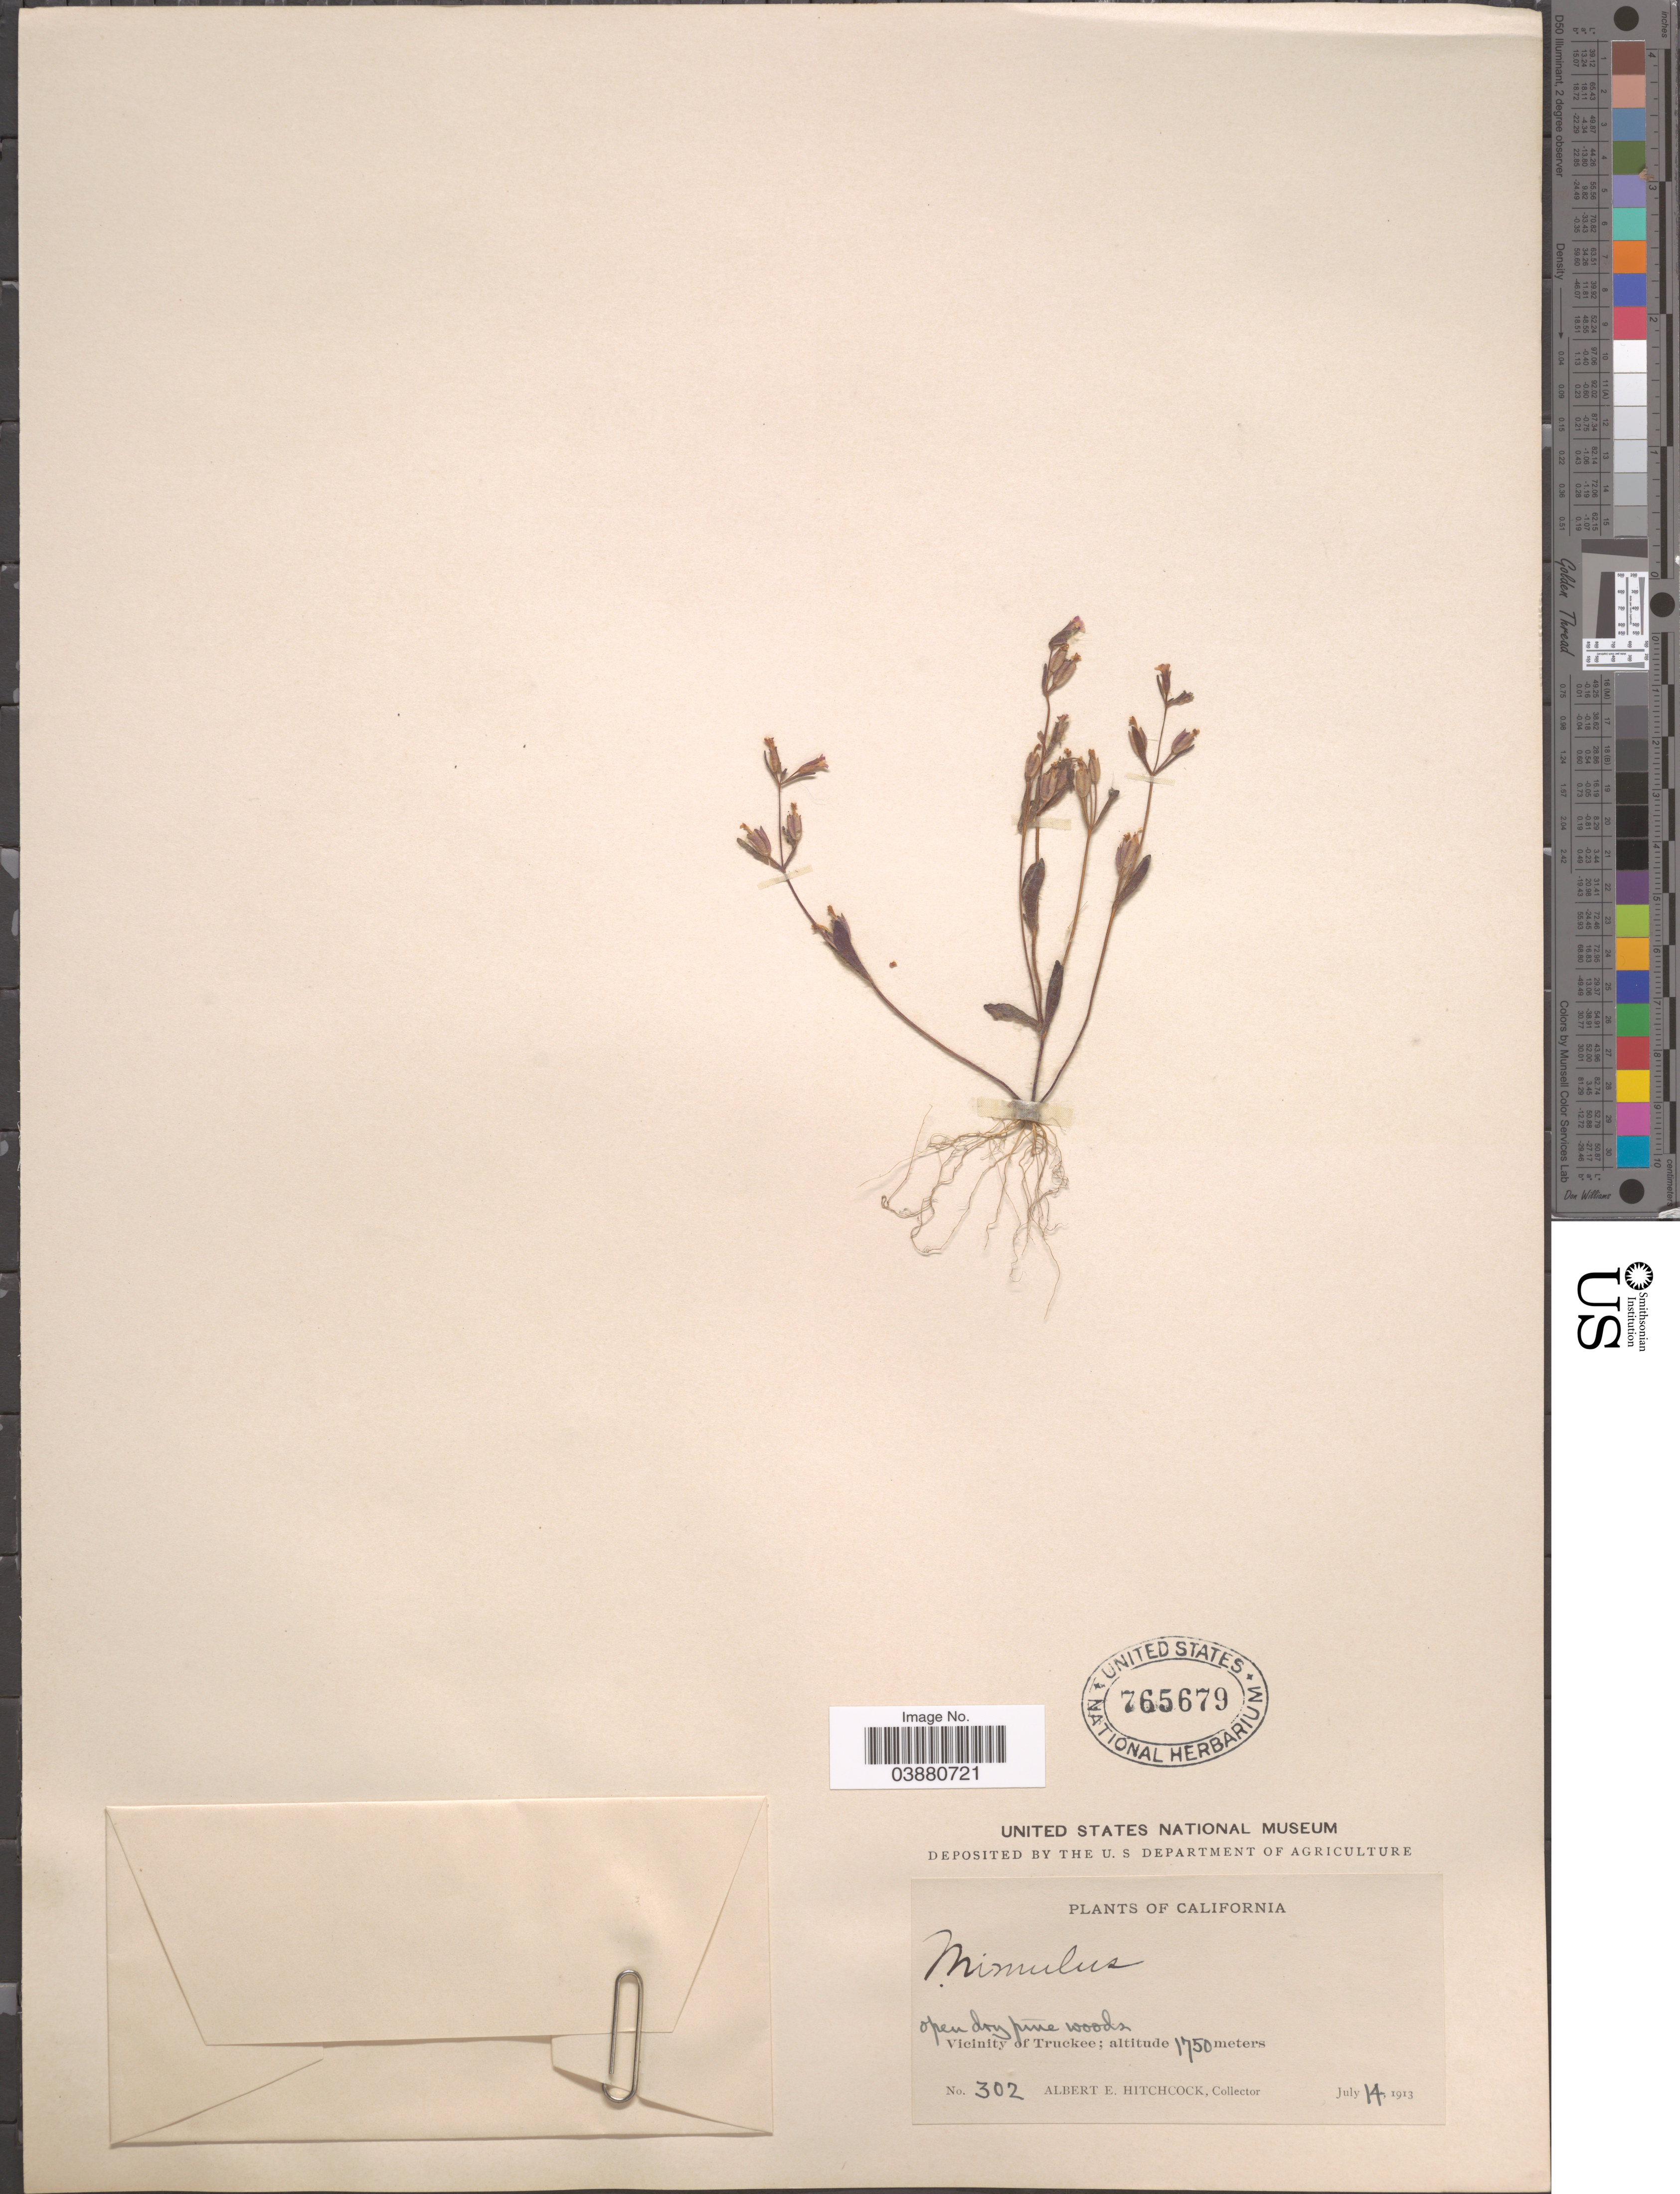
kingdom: Plantae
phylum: Tracheophyta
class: Magnoliopsida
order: Lamiales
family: Phrymaceae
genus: Mimulus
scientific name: Mimulus breweri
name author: (Greene) Coville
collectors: A. Hitchcock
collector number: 302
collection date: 1913-07-14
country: United States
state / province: California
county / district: Nevada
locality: Vicinity of Truckee.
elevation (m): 1750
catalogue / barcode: US 765679